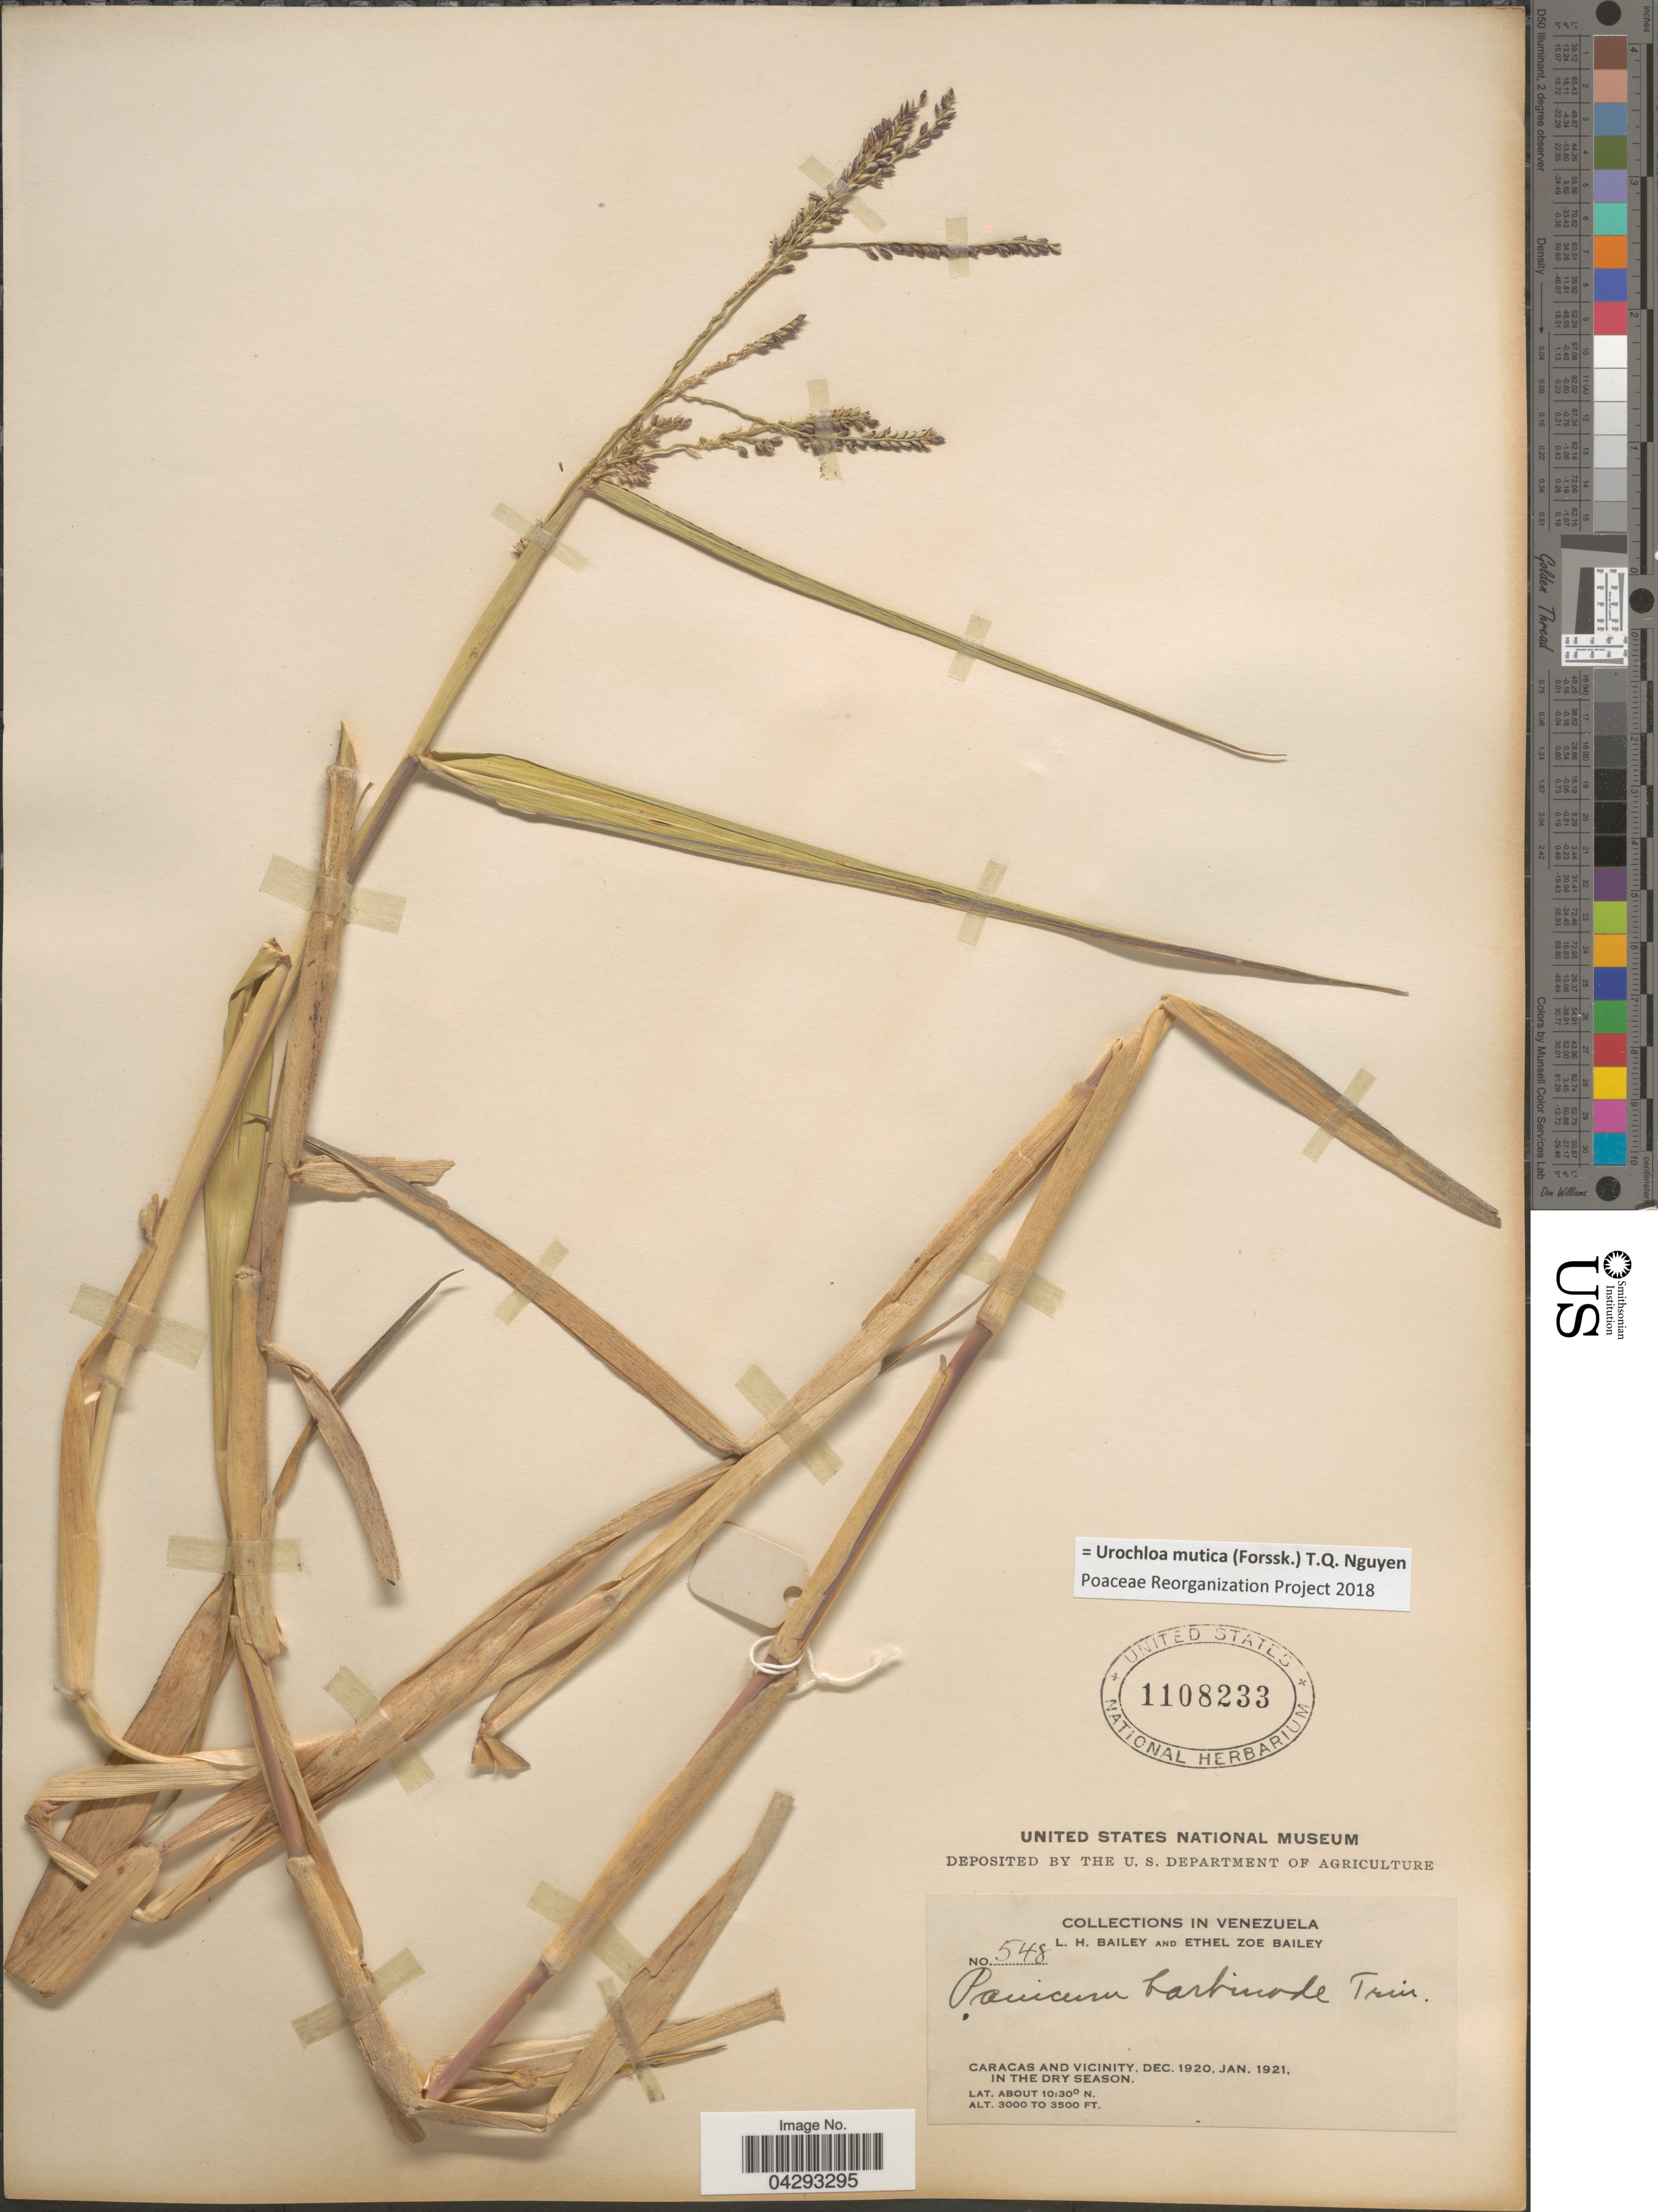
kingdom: Plantae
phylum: Tracheophyta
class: Liliopsida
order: Poales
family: Poaceae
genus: Urochloa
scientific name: Urochloa mutica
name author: (Forssk.) T.Q. Nguyen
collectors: L. H. Bailey & E. Z. Bailey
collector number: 548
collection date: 1920-12/1921-01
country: Venezuela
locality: Caracas And Vicinity.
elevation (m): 914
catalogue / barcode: US 1108233